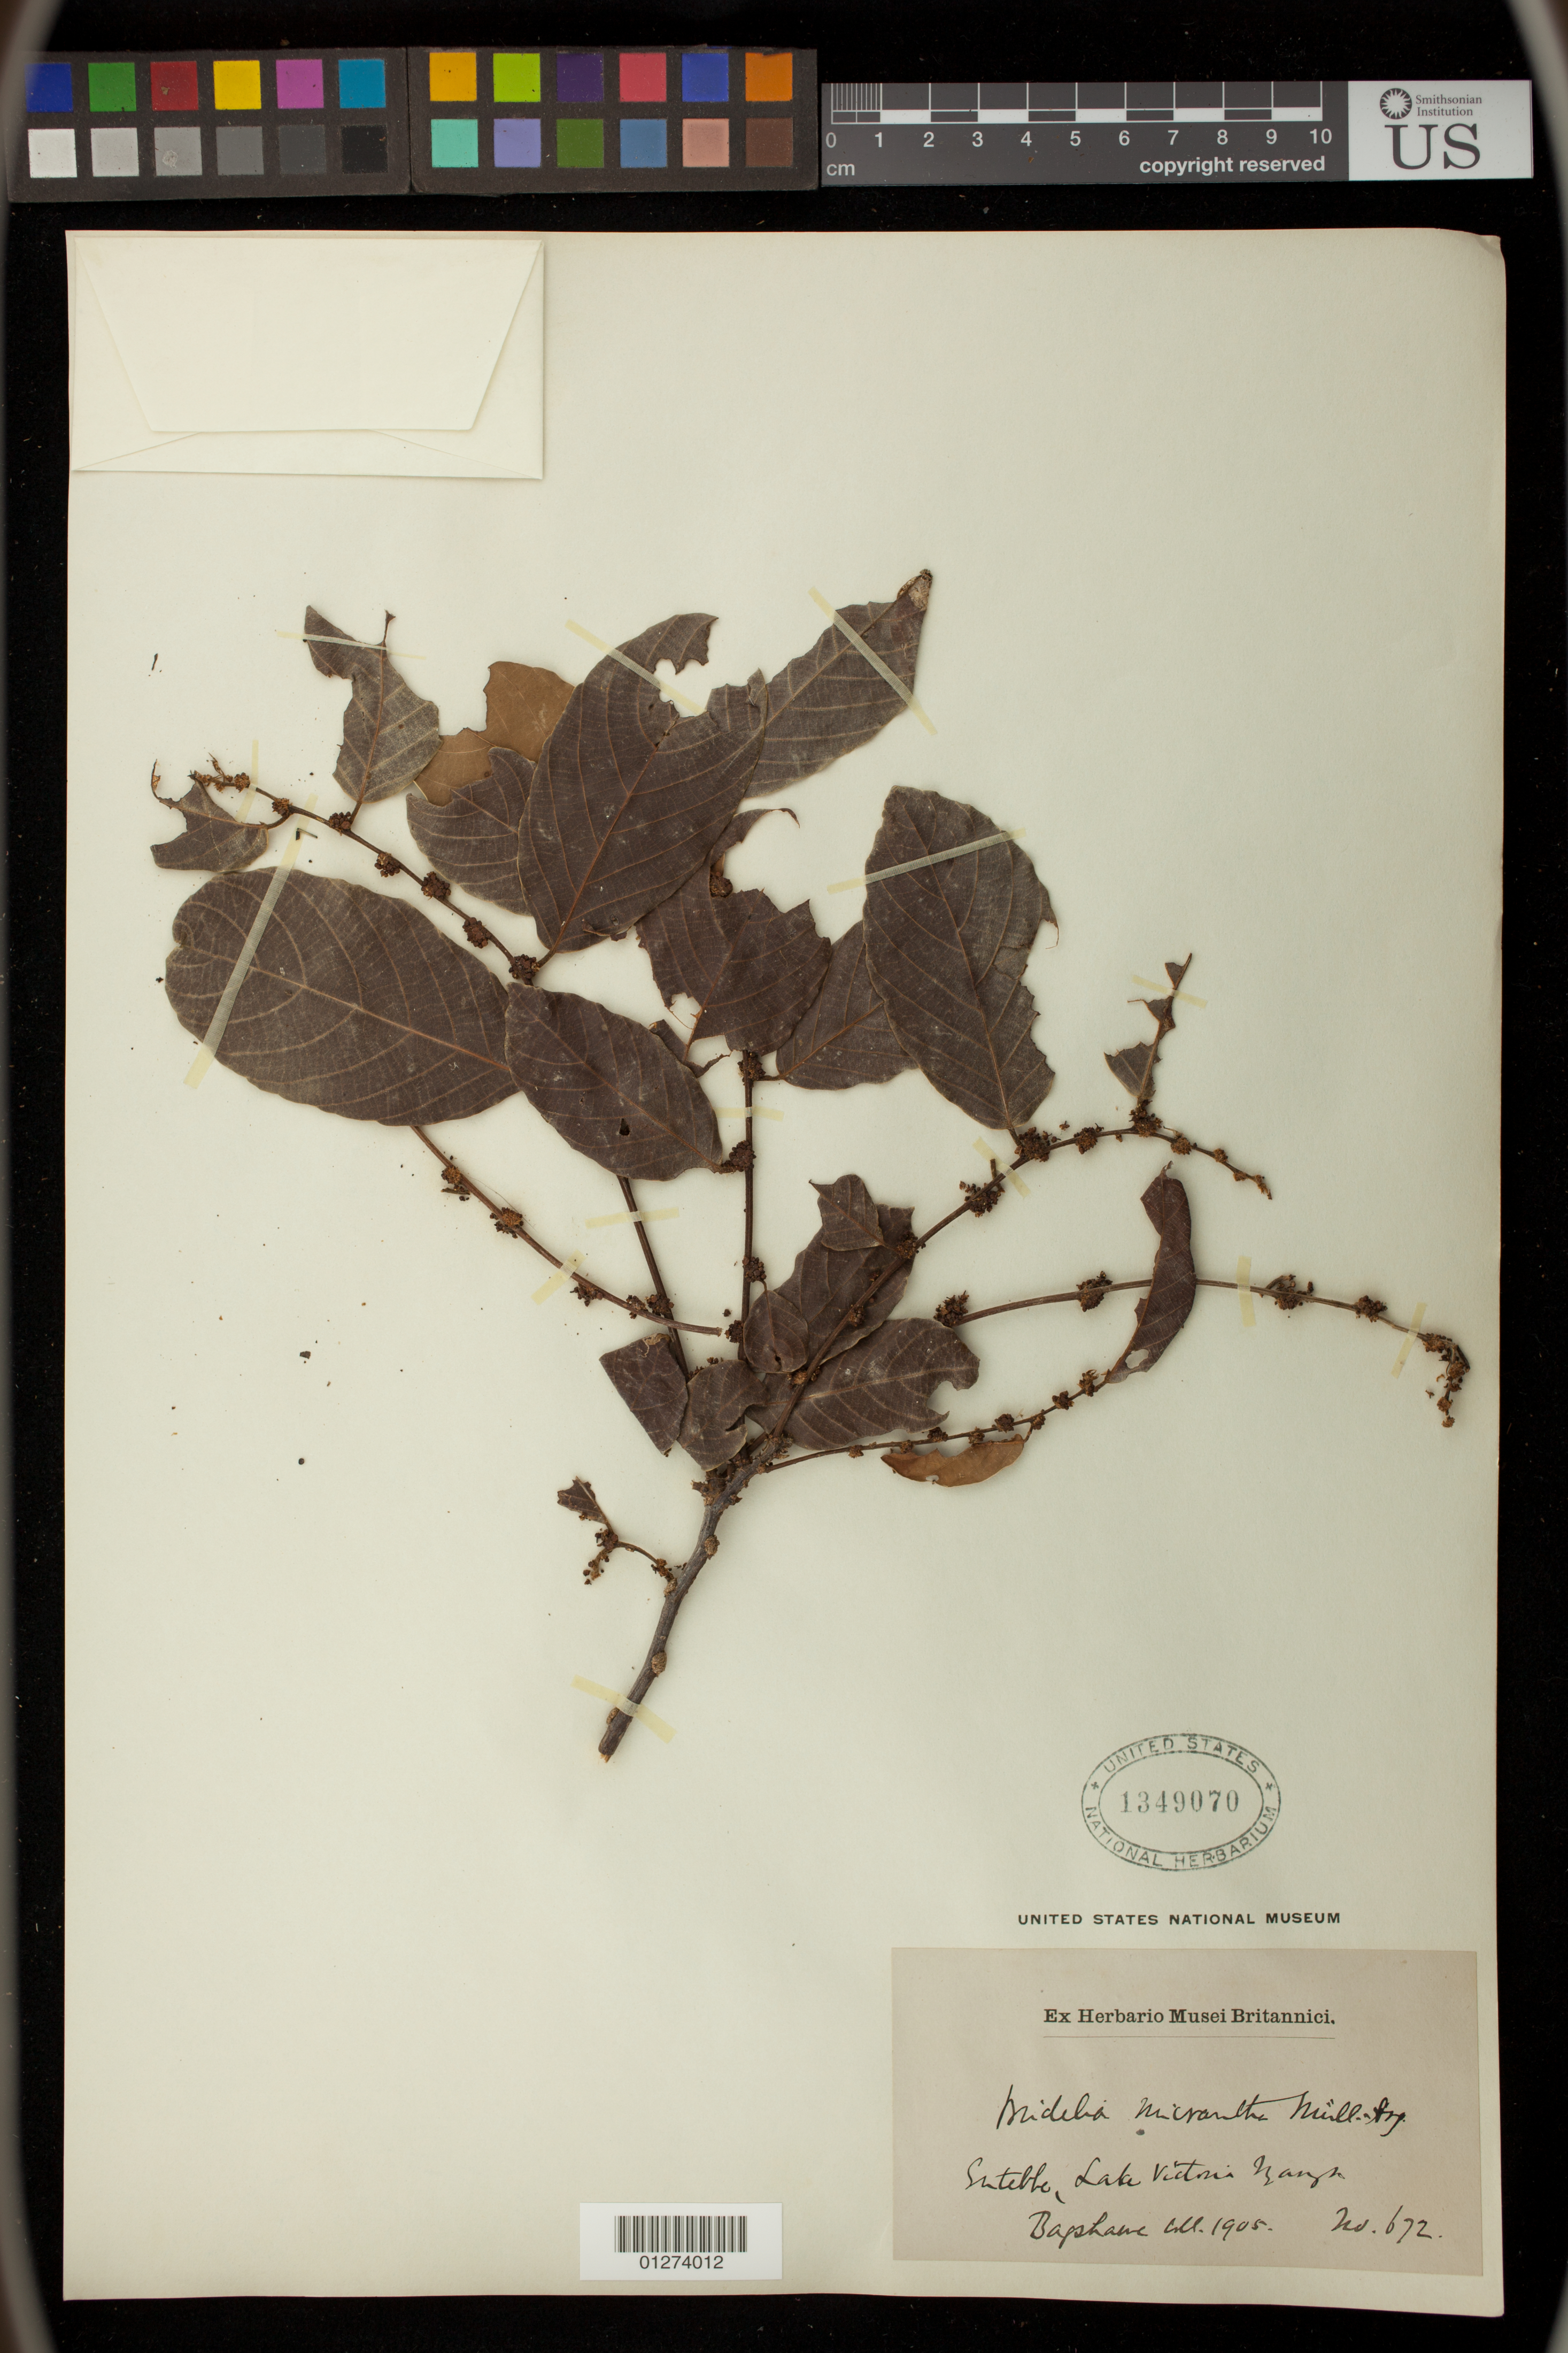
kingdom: Plantae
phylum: Tracheophyta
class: Magnoliopsida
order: Malpighiales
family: Phyllanthaceae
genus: Bridelia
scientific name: Bridelia micrantha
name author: (Hochst.) Baill.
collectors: A. Bagshawe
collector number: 672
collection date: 1905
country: Uganda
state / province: Central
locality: Entebbe, Lake Victoria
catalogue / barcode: US 1349070